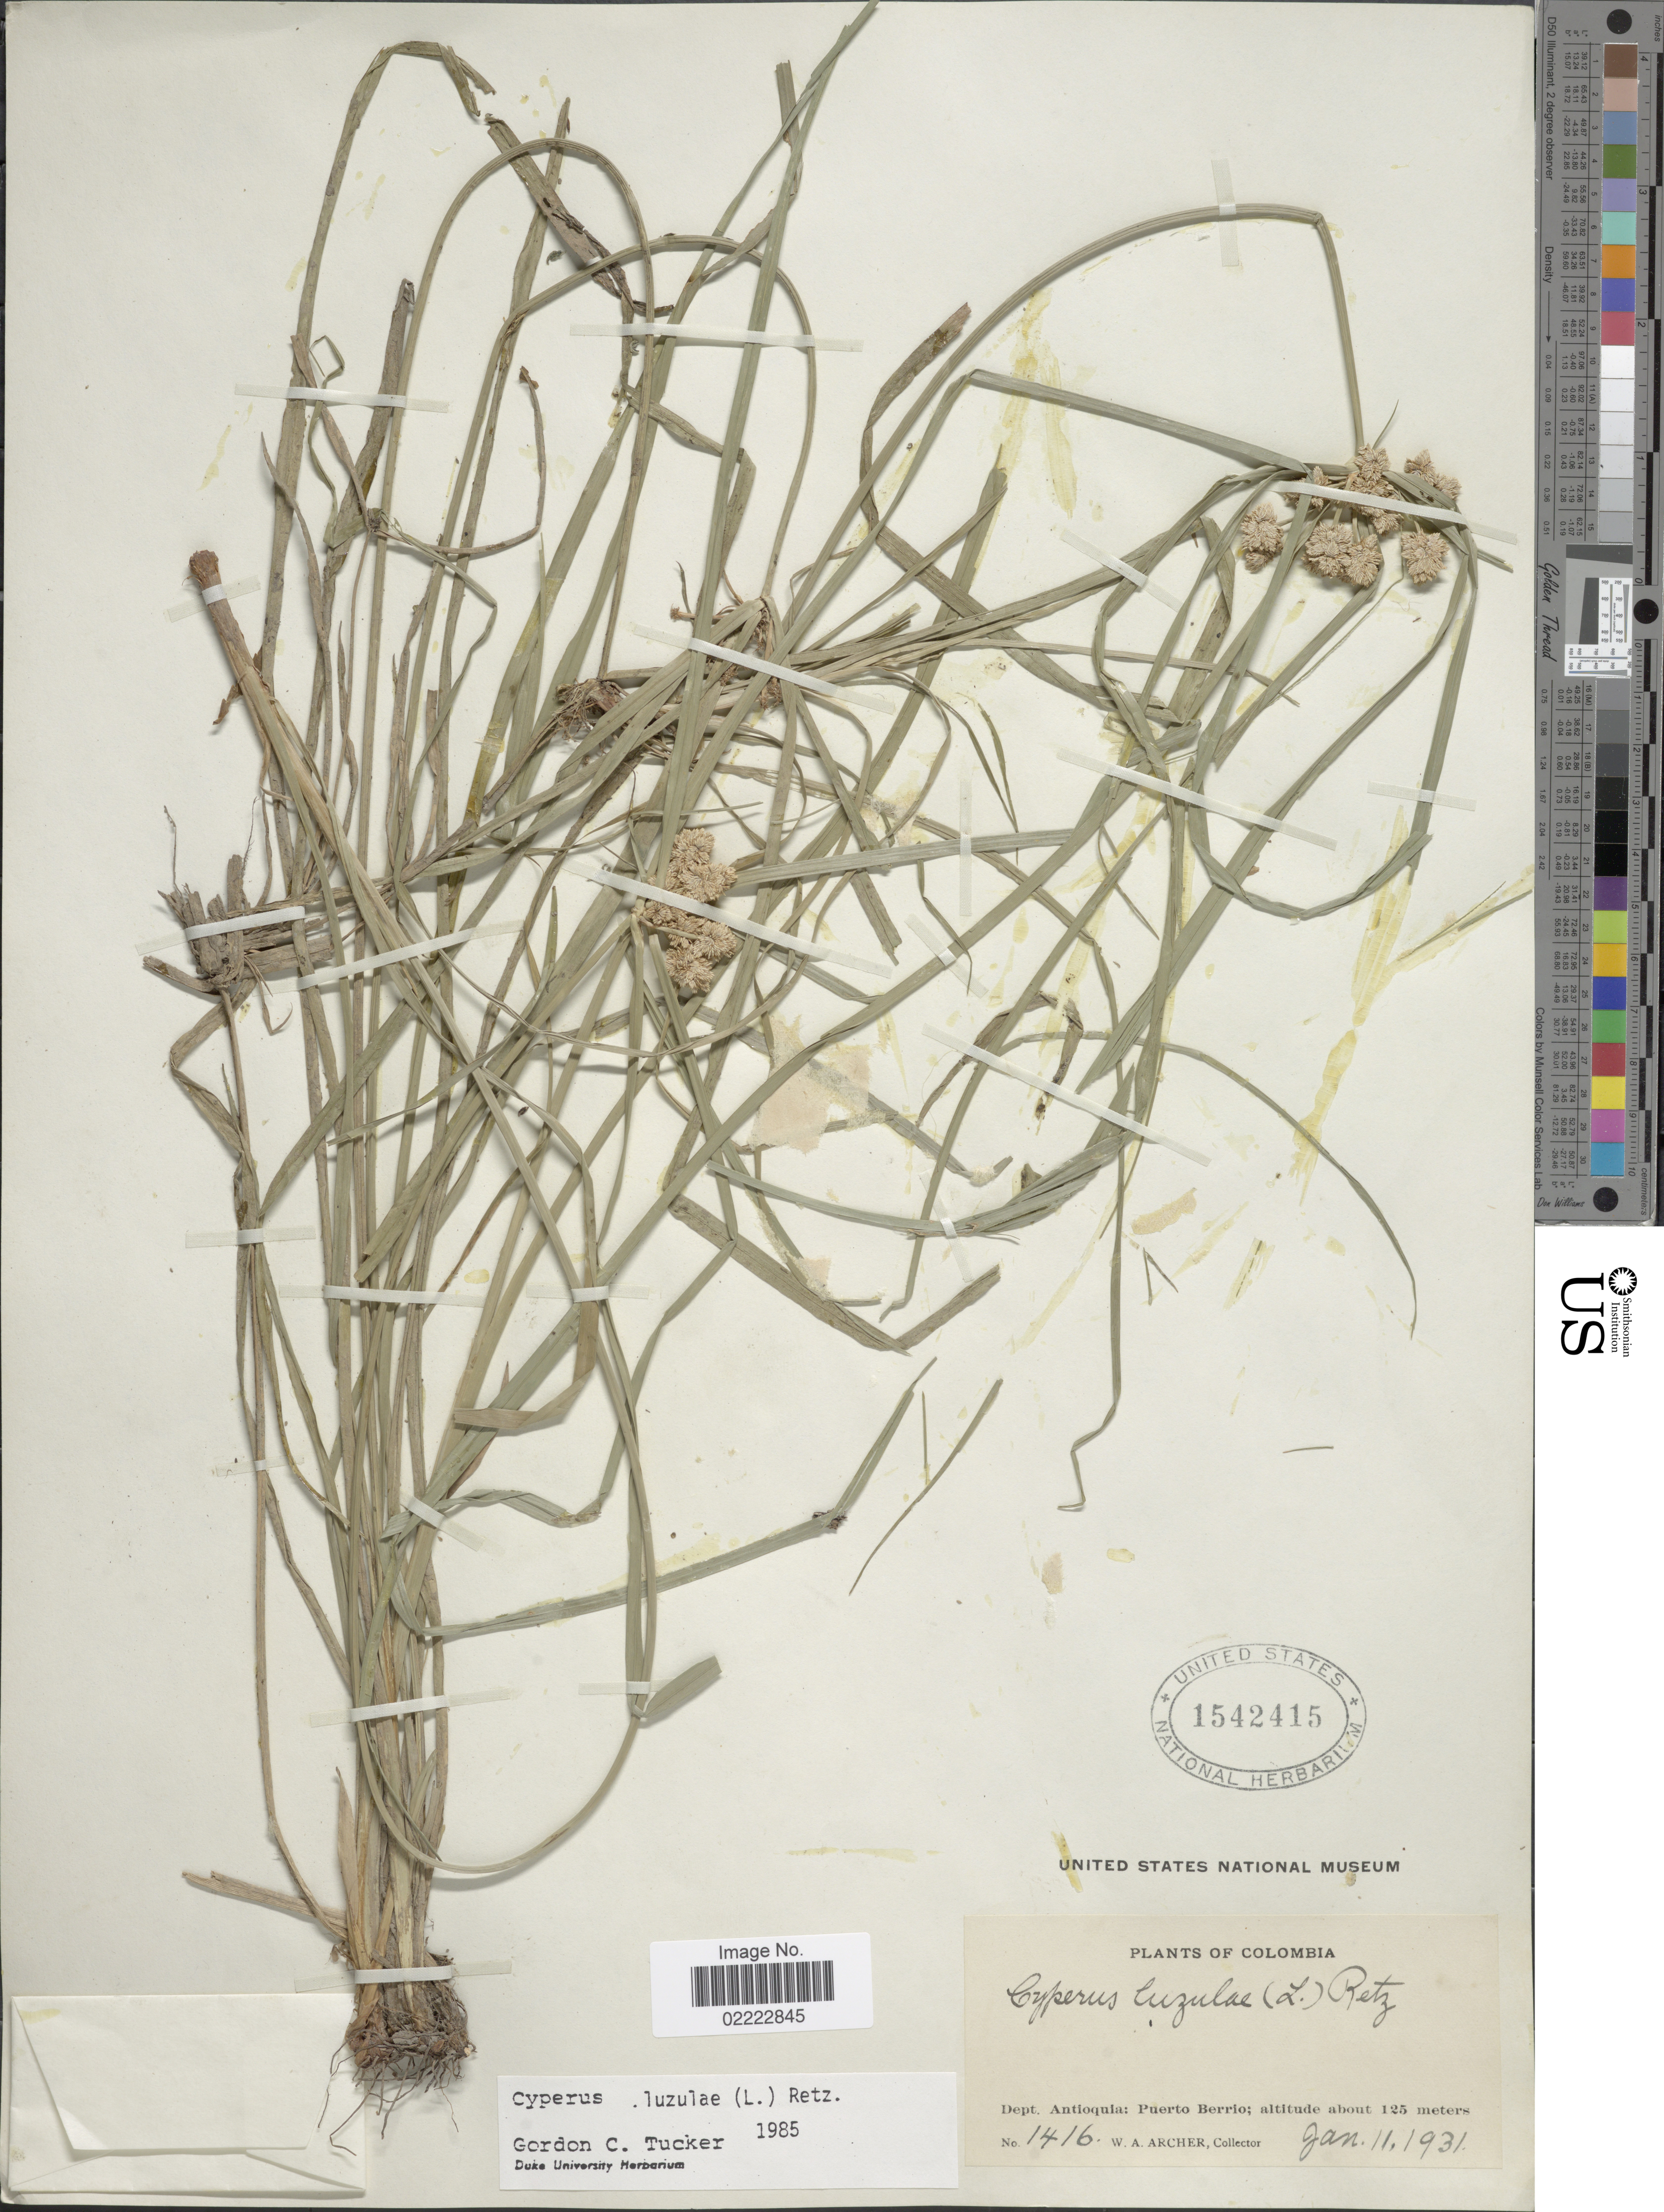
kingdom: Plantae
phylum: Tracheophyta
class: Liliopsida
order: Poales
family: Cyperaceae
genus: Cyperus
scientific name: Cyperus luzulae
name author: (L.) Rottb. ex Retz.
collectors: W. A. Archer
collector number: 1416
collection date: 1931-01-11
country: Colombia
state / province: Antioquia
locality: Dept. Antioquia: Puerto Berrio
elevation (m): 125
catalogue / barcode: US 1542415